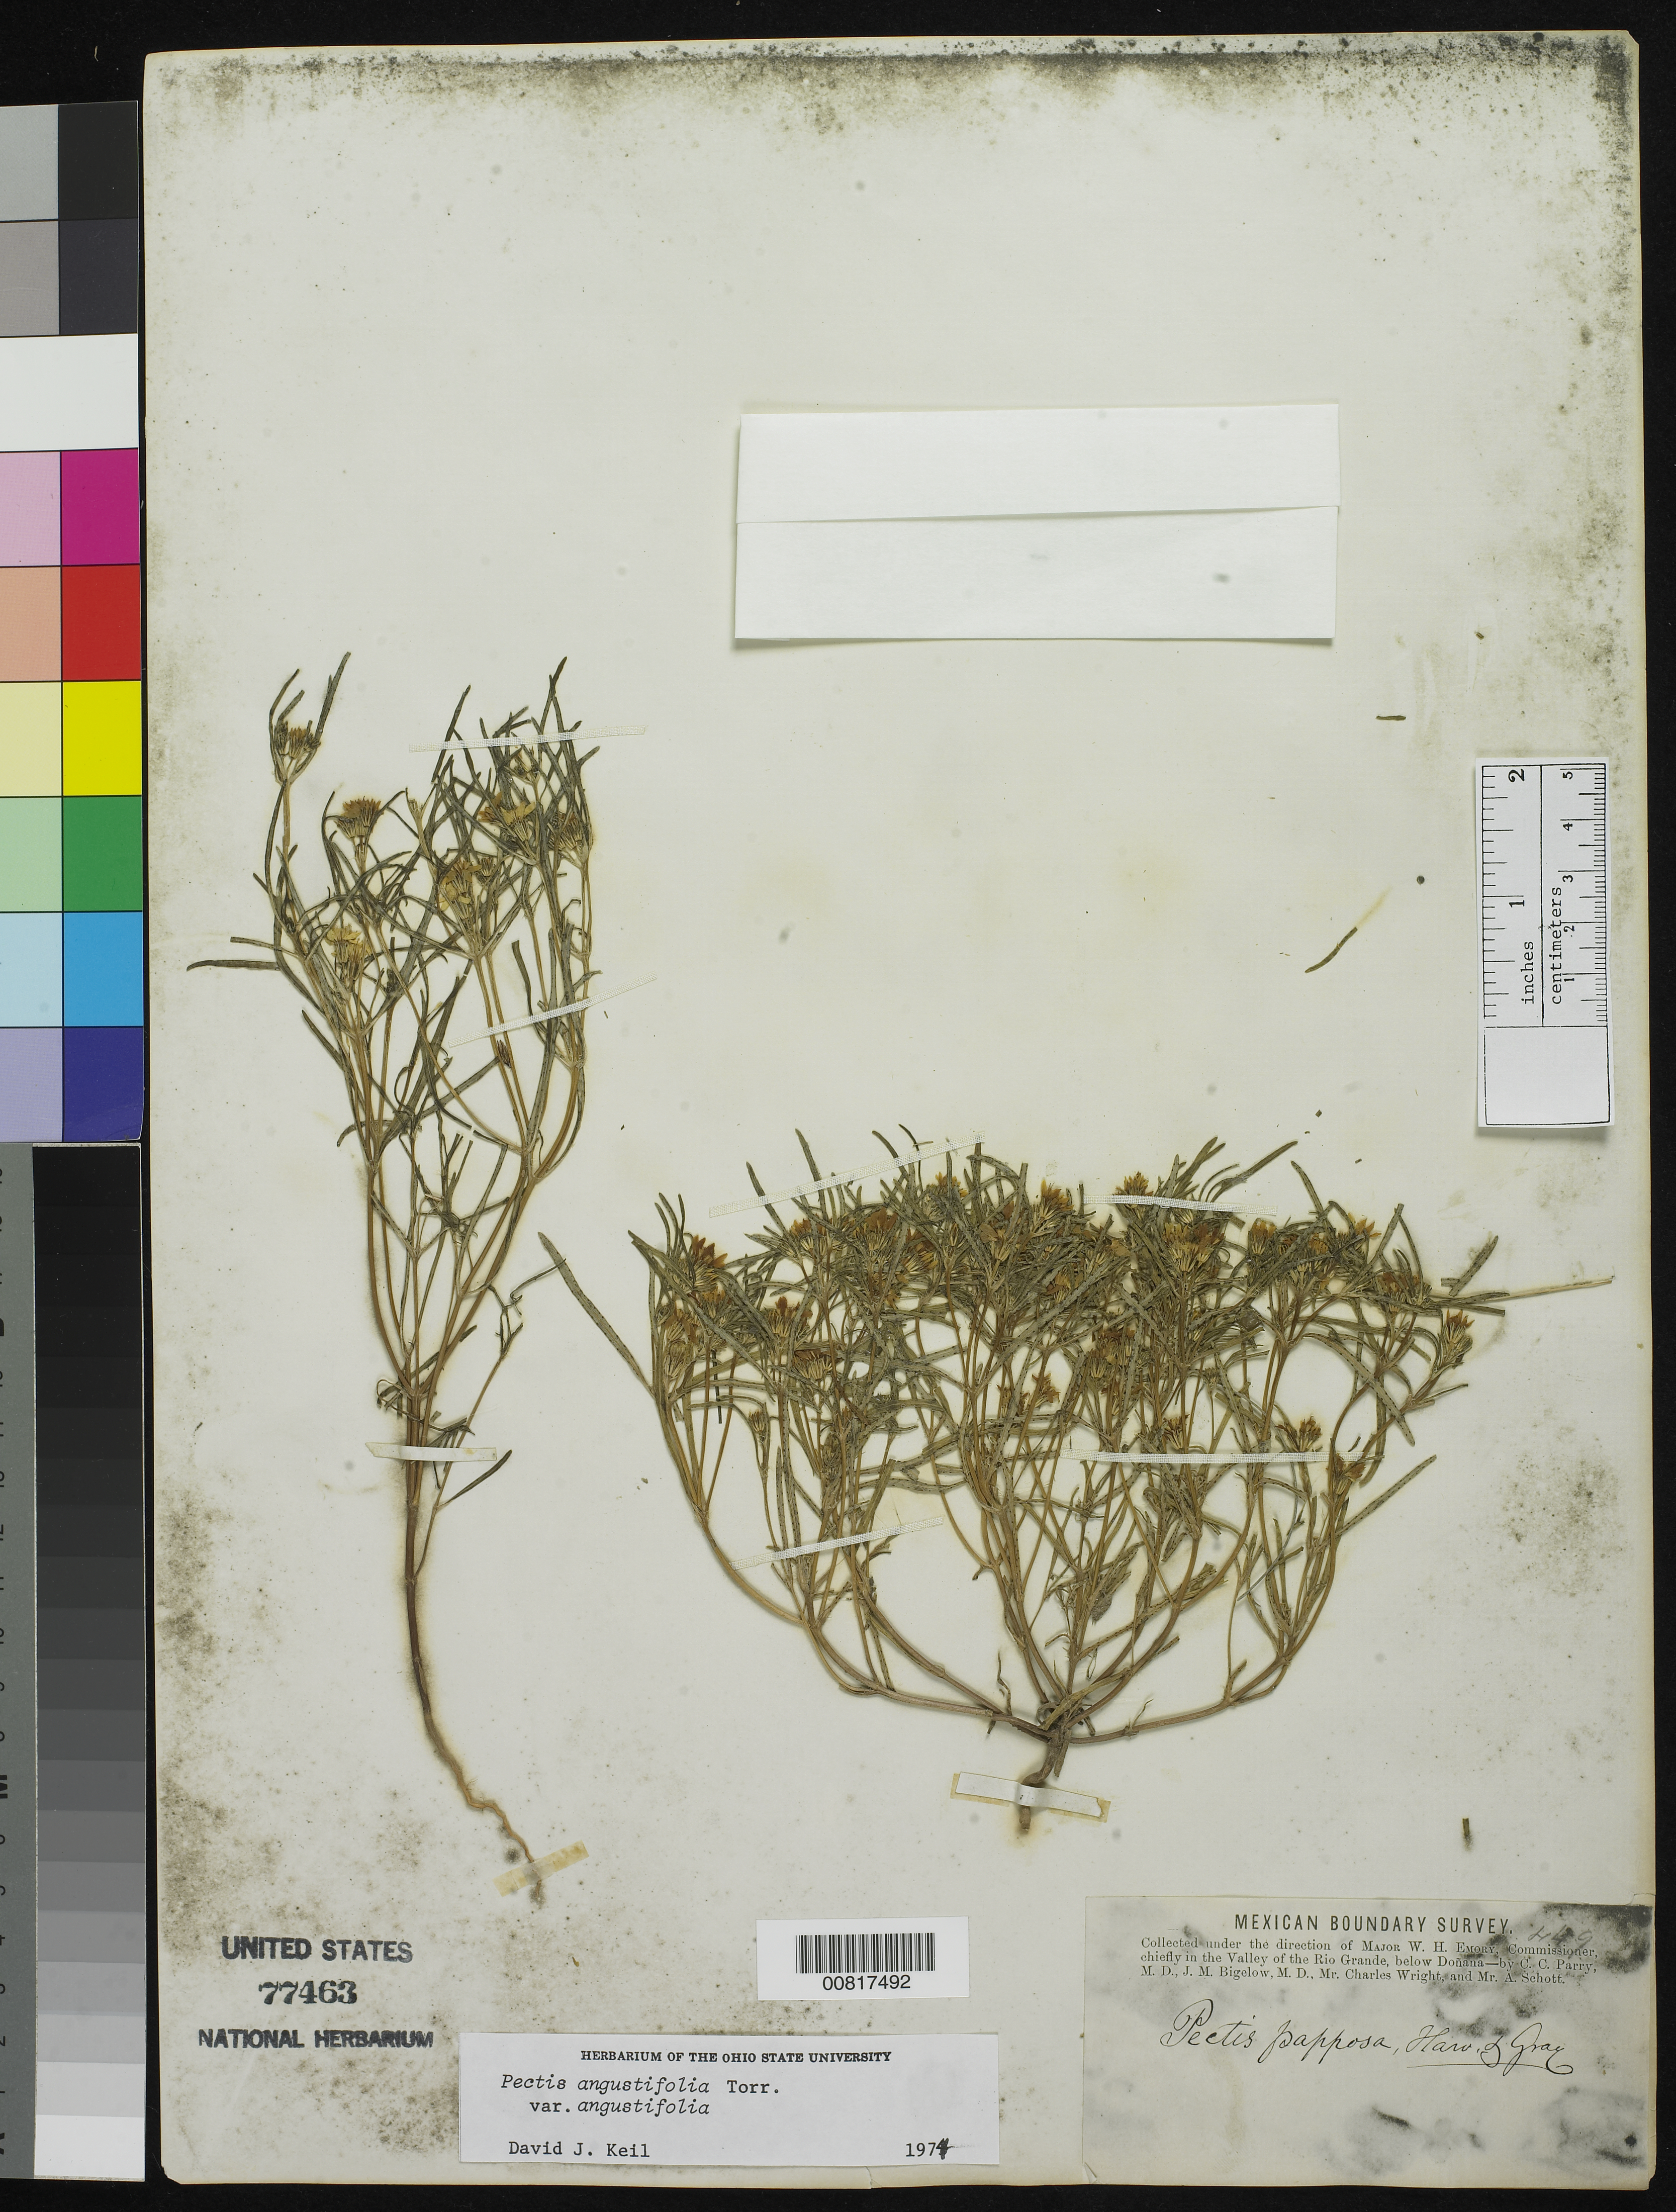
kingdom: Plantae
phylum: Tracheophyta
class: Magnoliopsida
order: Asterales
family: Asteraceae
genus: Pectis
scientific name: Pectis angustifolia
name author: Torr.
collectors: C. C. Parry, J. M. Bigelow, C. Wright & A. C. V. Schott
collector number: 449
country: United States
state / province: New Mexico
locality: Valley of the Rio Grande, below Doñana, New Mexico.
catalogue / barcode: US 77463